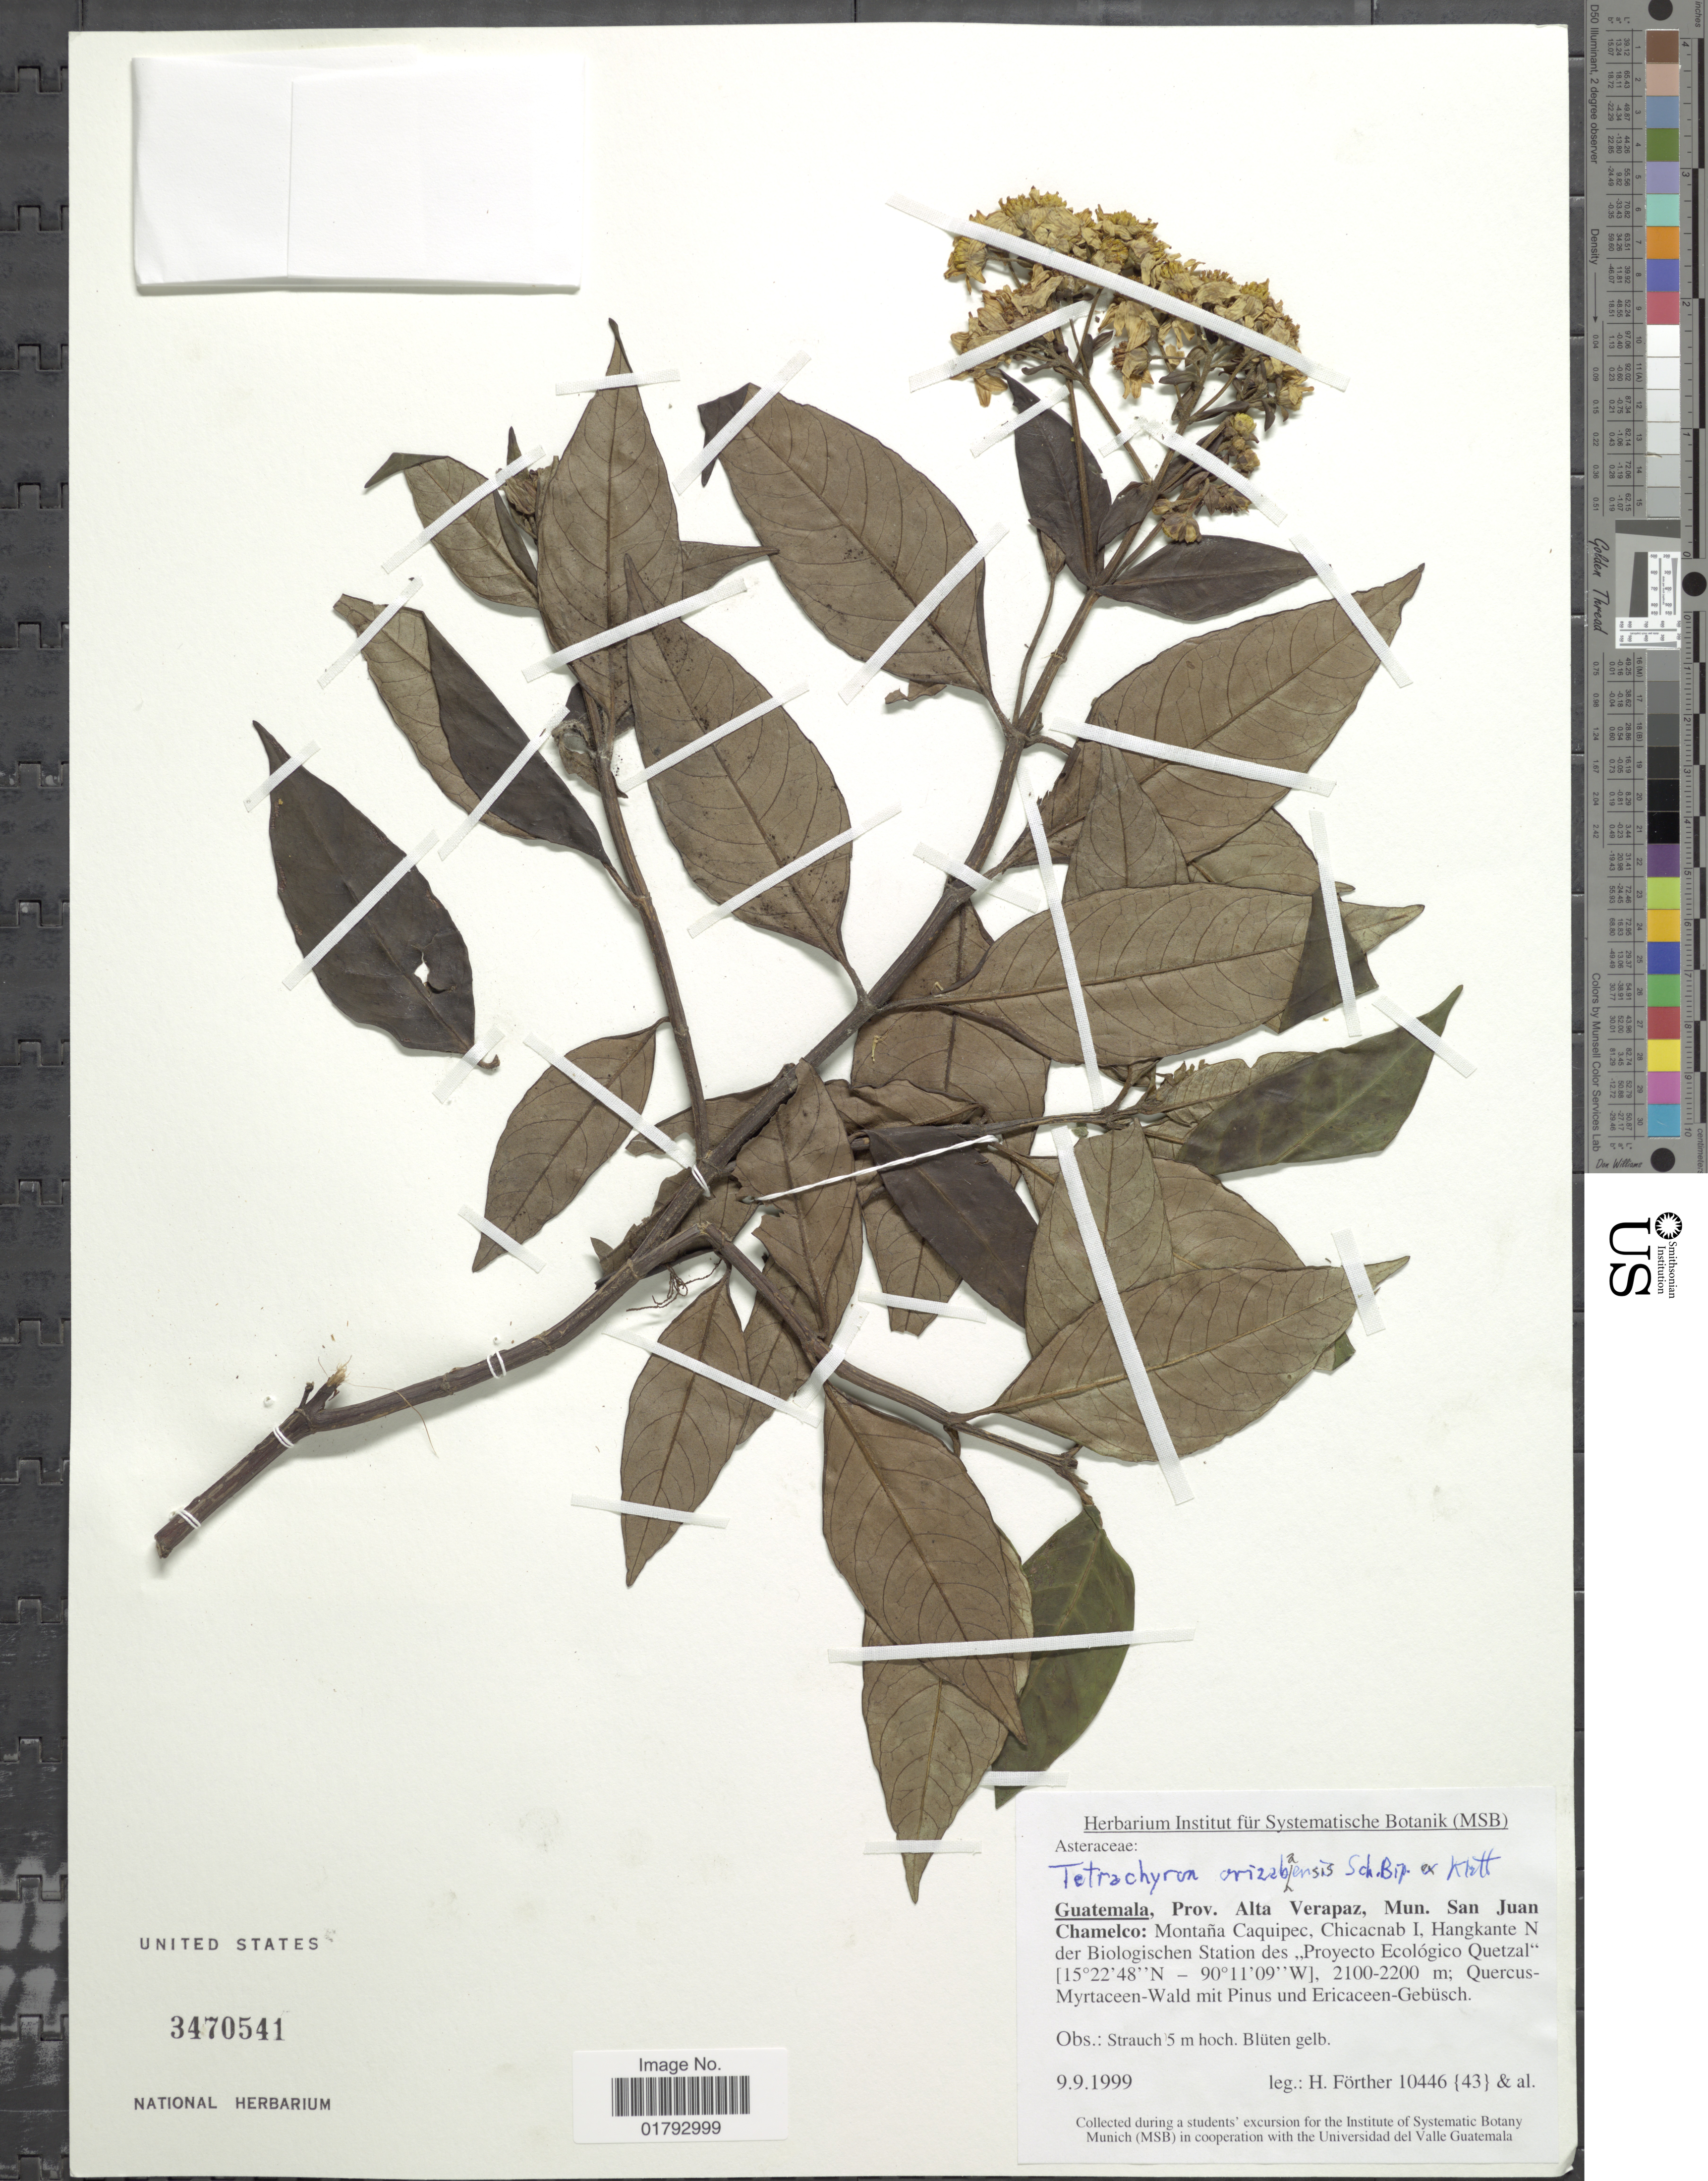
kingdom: Plantae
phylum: Tracheophyta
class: Magnoliopsida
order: Asterales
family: Asteraceae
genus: Tetrachyron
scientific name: Tetrachyron orizabensis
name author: (Klatt) Wussow &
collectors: H. Förther & et al.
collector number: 10446{43}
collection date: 1999-09-09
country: Guatemala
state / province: Alta Verapaz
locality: Guatemala, Prov. Alta Verapaz. Mun. San Juan Chamelco: Montana Caquipec, Chicacnab I, Hangkante N der Biologischen Station des "Proyecto Ecologico Quetzal".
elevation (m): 2100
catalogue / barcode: US 3470541